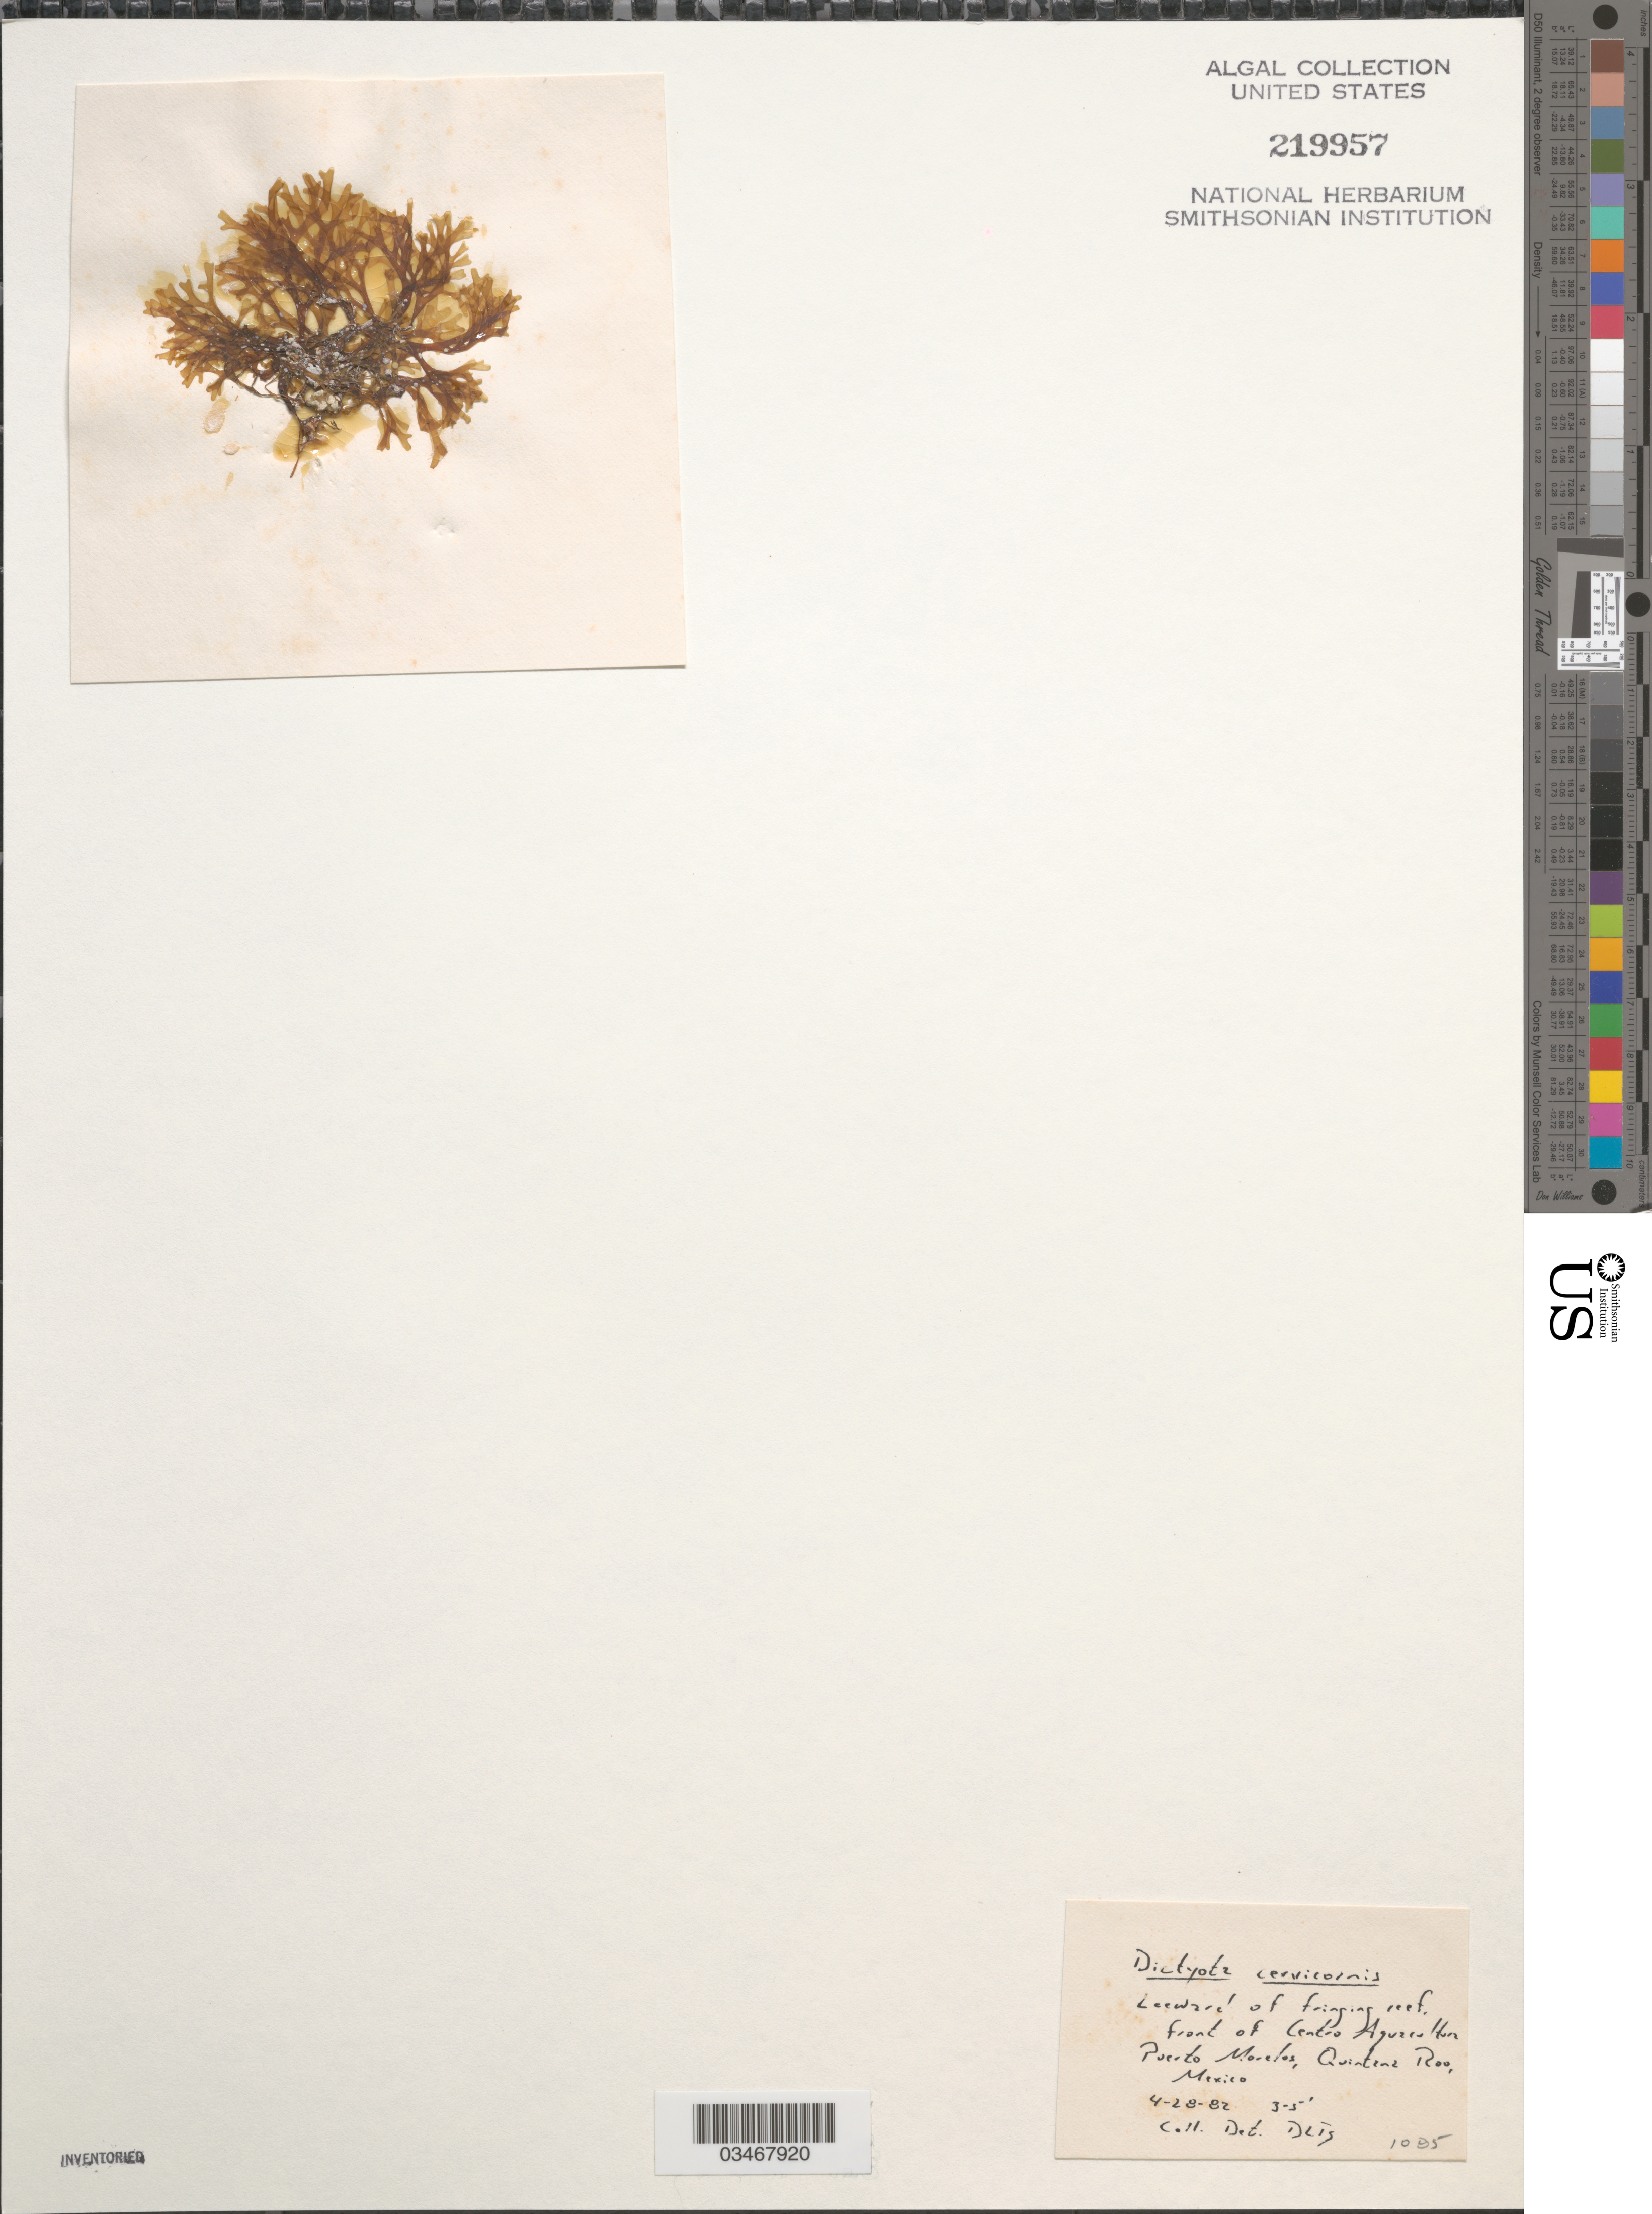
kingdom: Chromista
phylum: Ochrophyta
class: Phaeophyceae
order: Dictyotales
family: Dictyotaceae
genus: Dictyota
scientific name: Dictyota cervicornis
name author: Kütz.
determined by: Ballantine, D. L.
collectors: D.L. Ballantine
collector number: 1085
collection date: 1982-04-28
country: Mexico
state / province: Quintana Roo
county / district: Puerto Morelos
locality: Leeward of fringing reef, front of Centro Aquacultura.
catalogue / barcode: US 219957